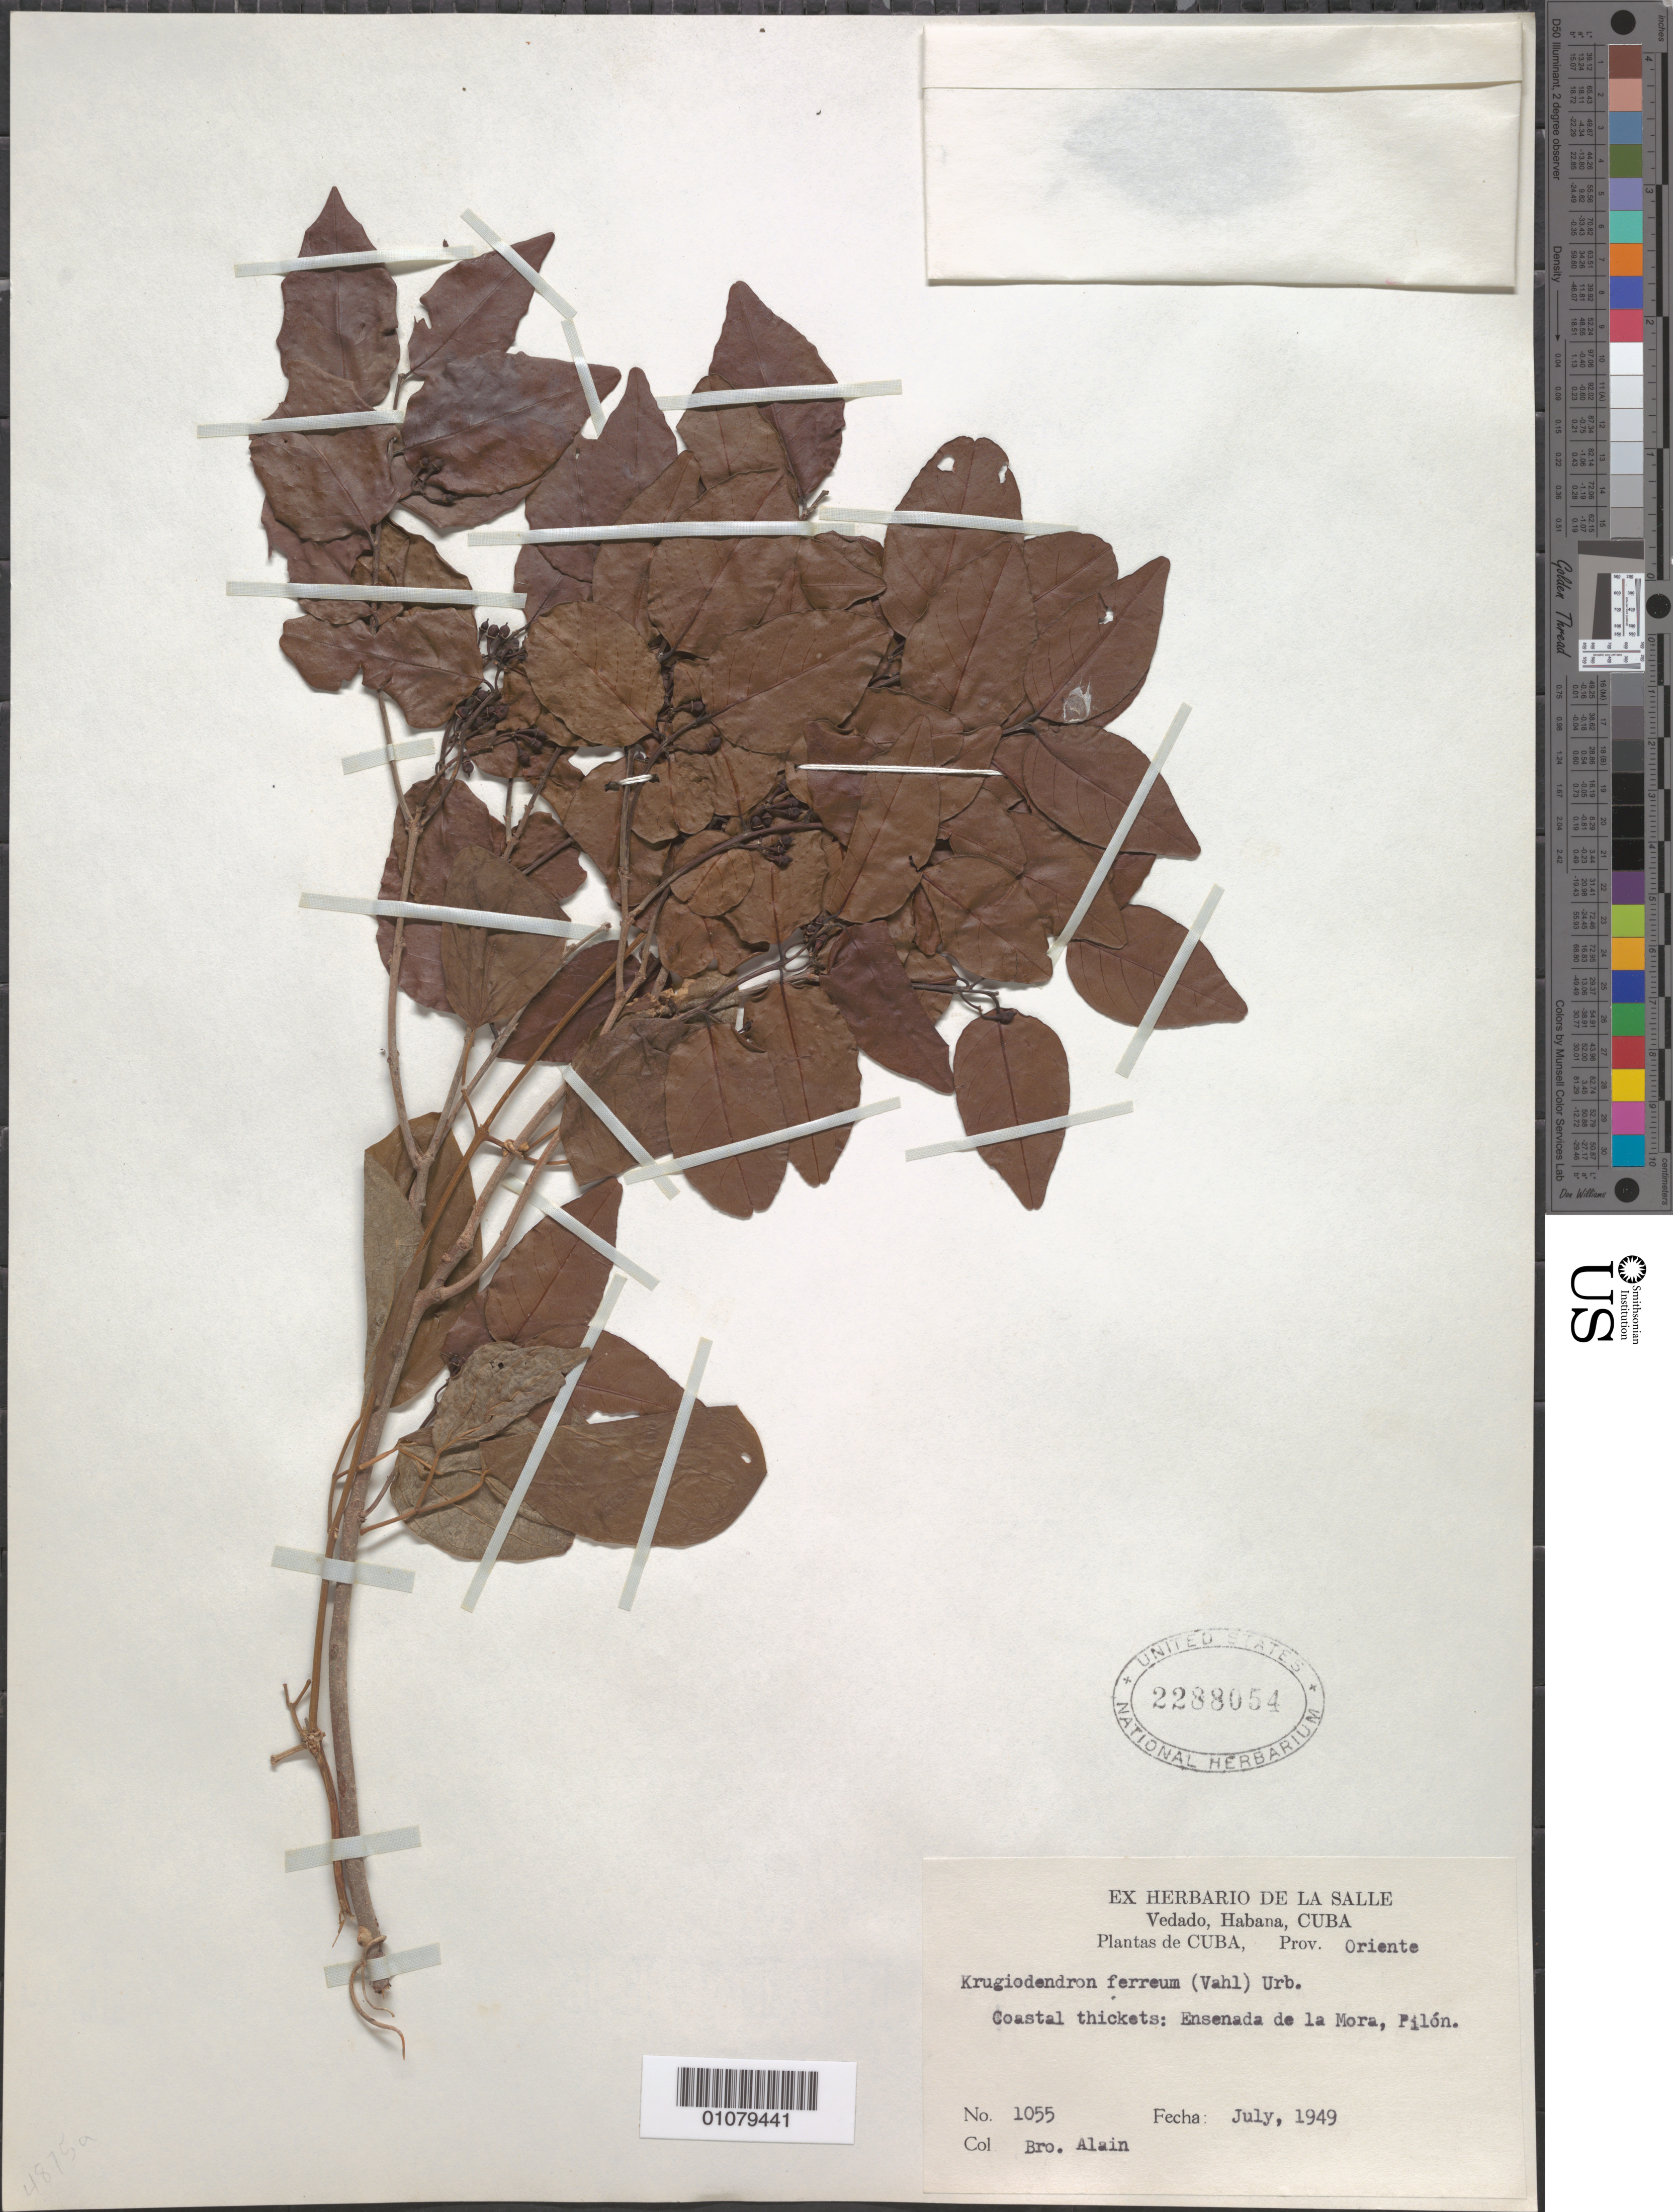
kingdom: Plantae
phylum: Tracheophyta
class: Magnoliopsida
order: Rosales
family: Rhamnaceae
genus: Krugiodendron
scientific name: Krugiodendron ferreum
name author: (Vahl) Urb.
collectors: A. H. Liogier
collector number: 1055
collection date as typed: Jul 1949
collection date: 1949-07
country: Cuba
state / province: Granma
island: Cuba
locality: Coastal thickets: Ensenada de la Mora, Pilón Prov Oriente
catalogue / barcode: US 2288054